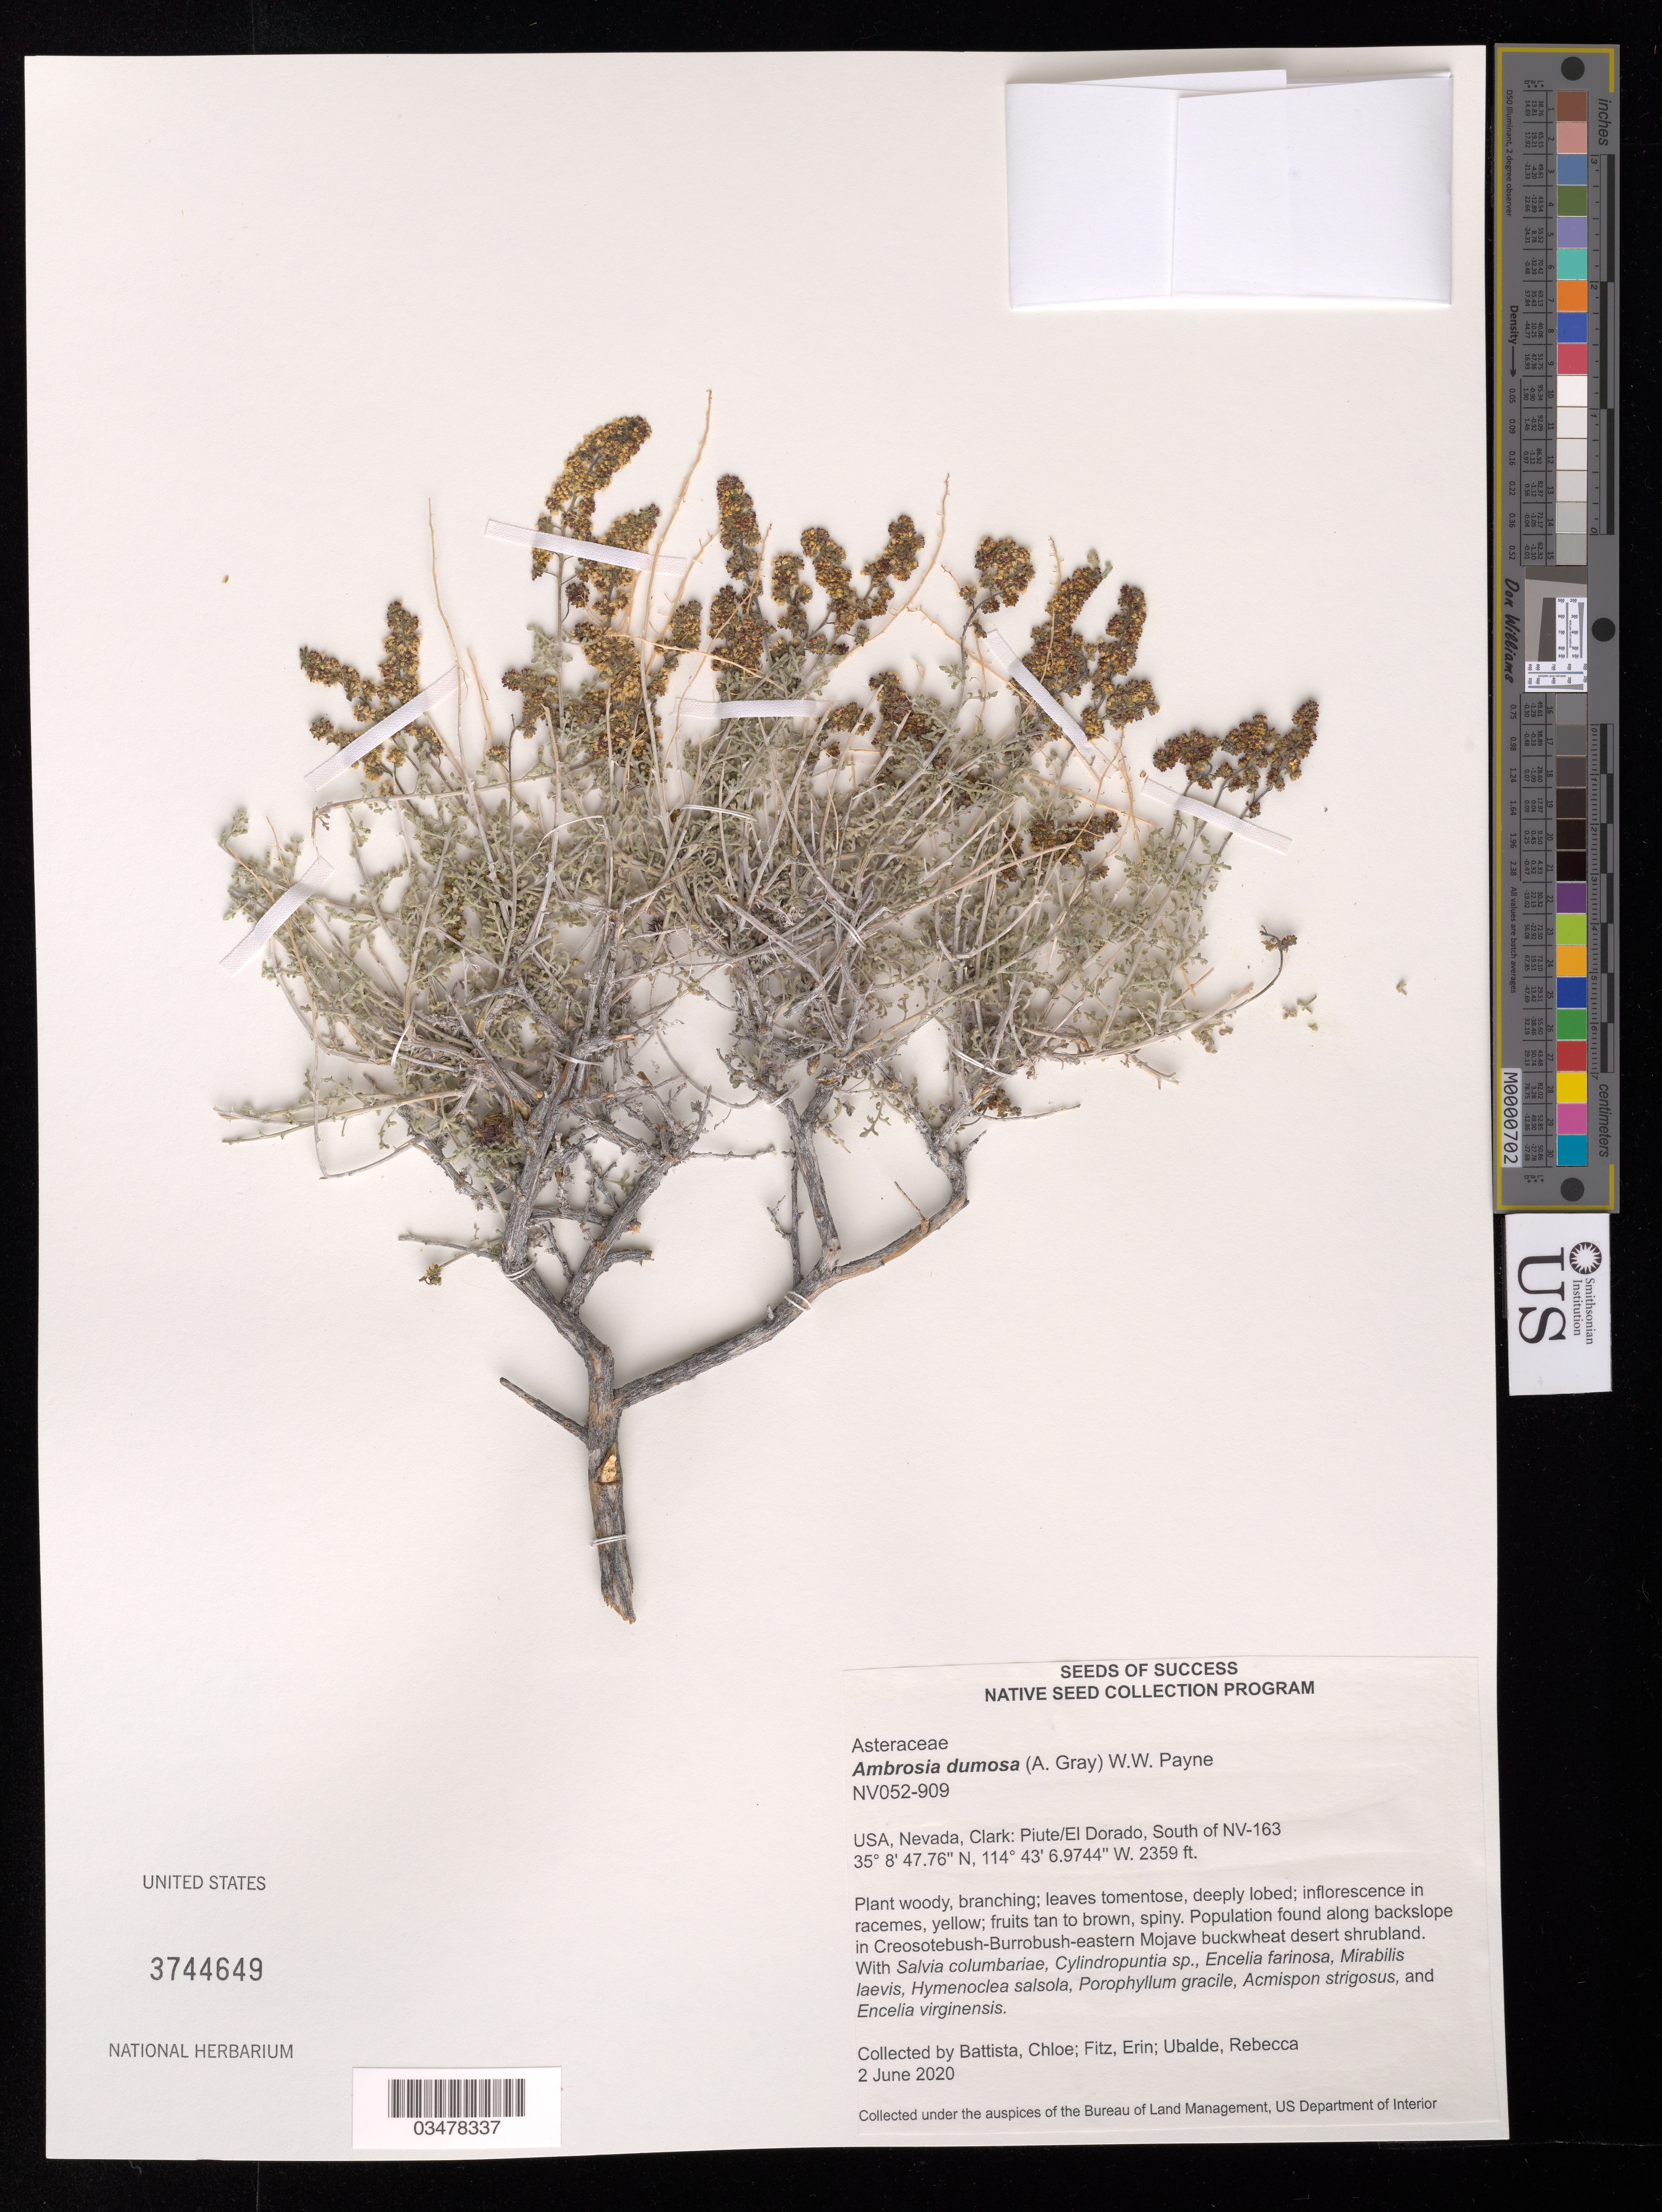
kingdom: Plantae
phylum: Tracheophyta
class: Magnoliopsida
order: Asterales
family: Asteraceae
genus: Ambrosia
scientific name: Ambrosia dumosa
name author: (A. Gray) W.W.Payne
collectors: C. Battista, E. Fitz & R. Ubalde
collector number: NV052-909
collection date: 2020-06-02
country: United States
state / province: Nevada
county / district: Clark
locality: Piute/El Dorado, S of NV-163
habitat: Creosotebush-Burrobush-eastern Mojave buckweat desert shrubland. With Salvia columbariae, Encelia farinosa, Mirabilis laevis, etc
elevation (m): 719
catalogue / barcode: US 3744649